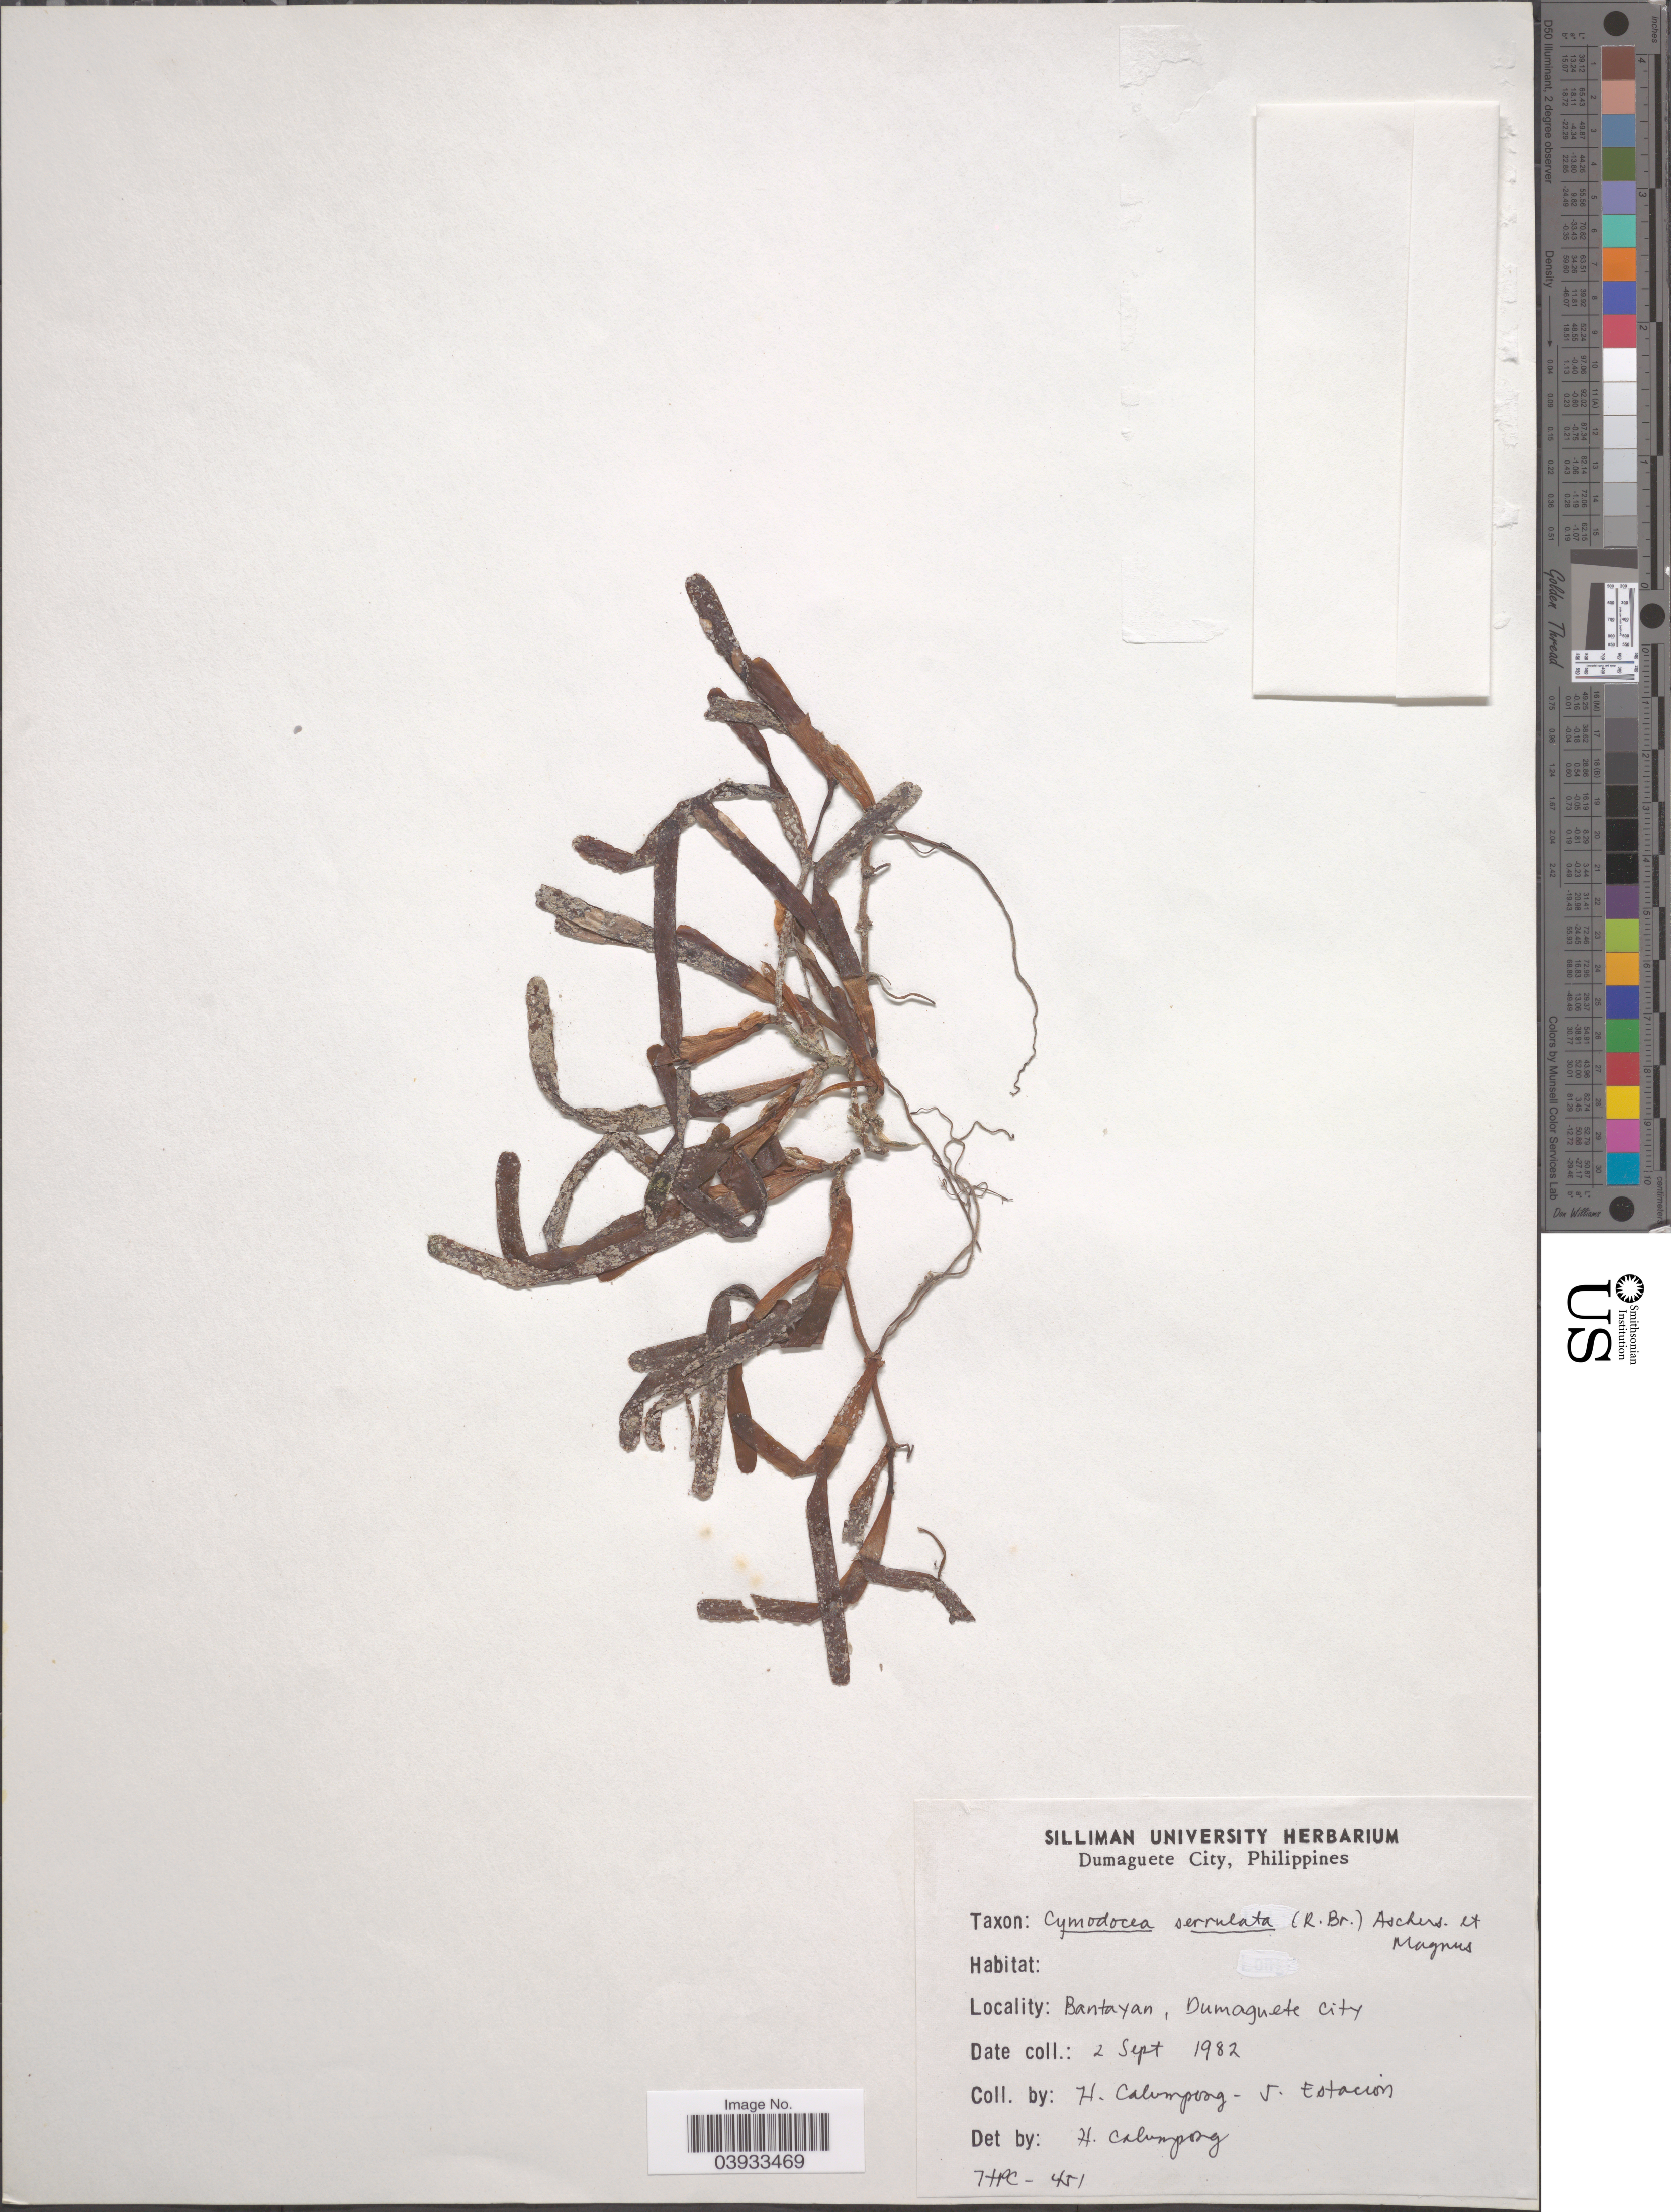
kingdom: Plantae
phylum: Tracheophyta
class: Liliopsida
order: Alismatales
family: Cymodoceaceae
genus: Cymodocea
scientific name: Cymodocea serrulata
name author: (R. Br.) Magnus & Ashers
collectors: H. Calumpong & J. Estacion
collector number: HPC-451?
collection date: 1982-09-02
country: Philippines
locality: Bantayan, Dumaguete City.